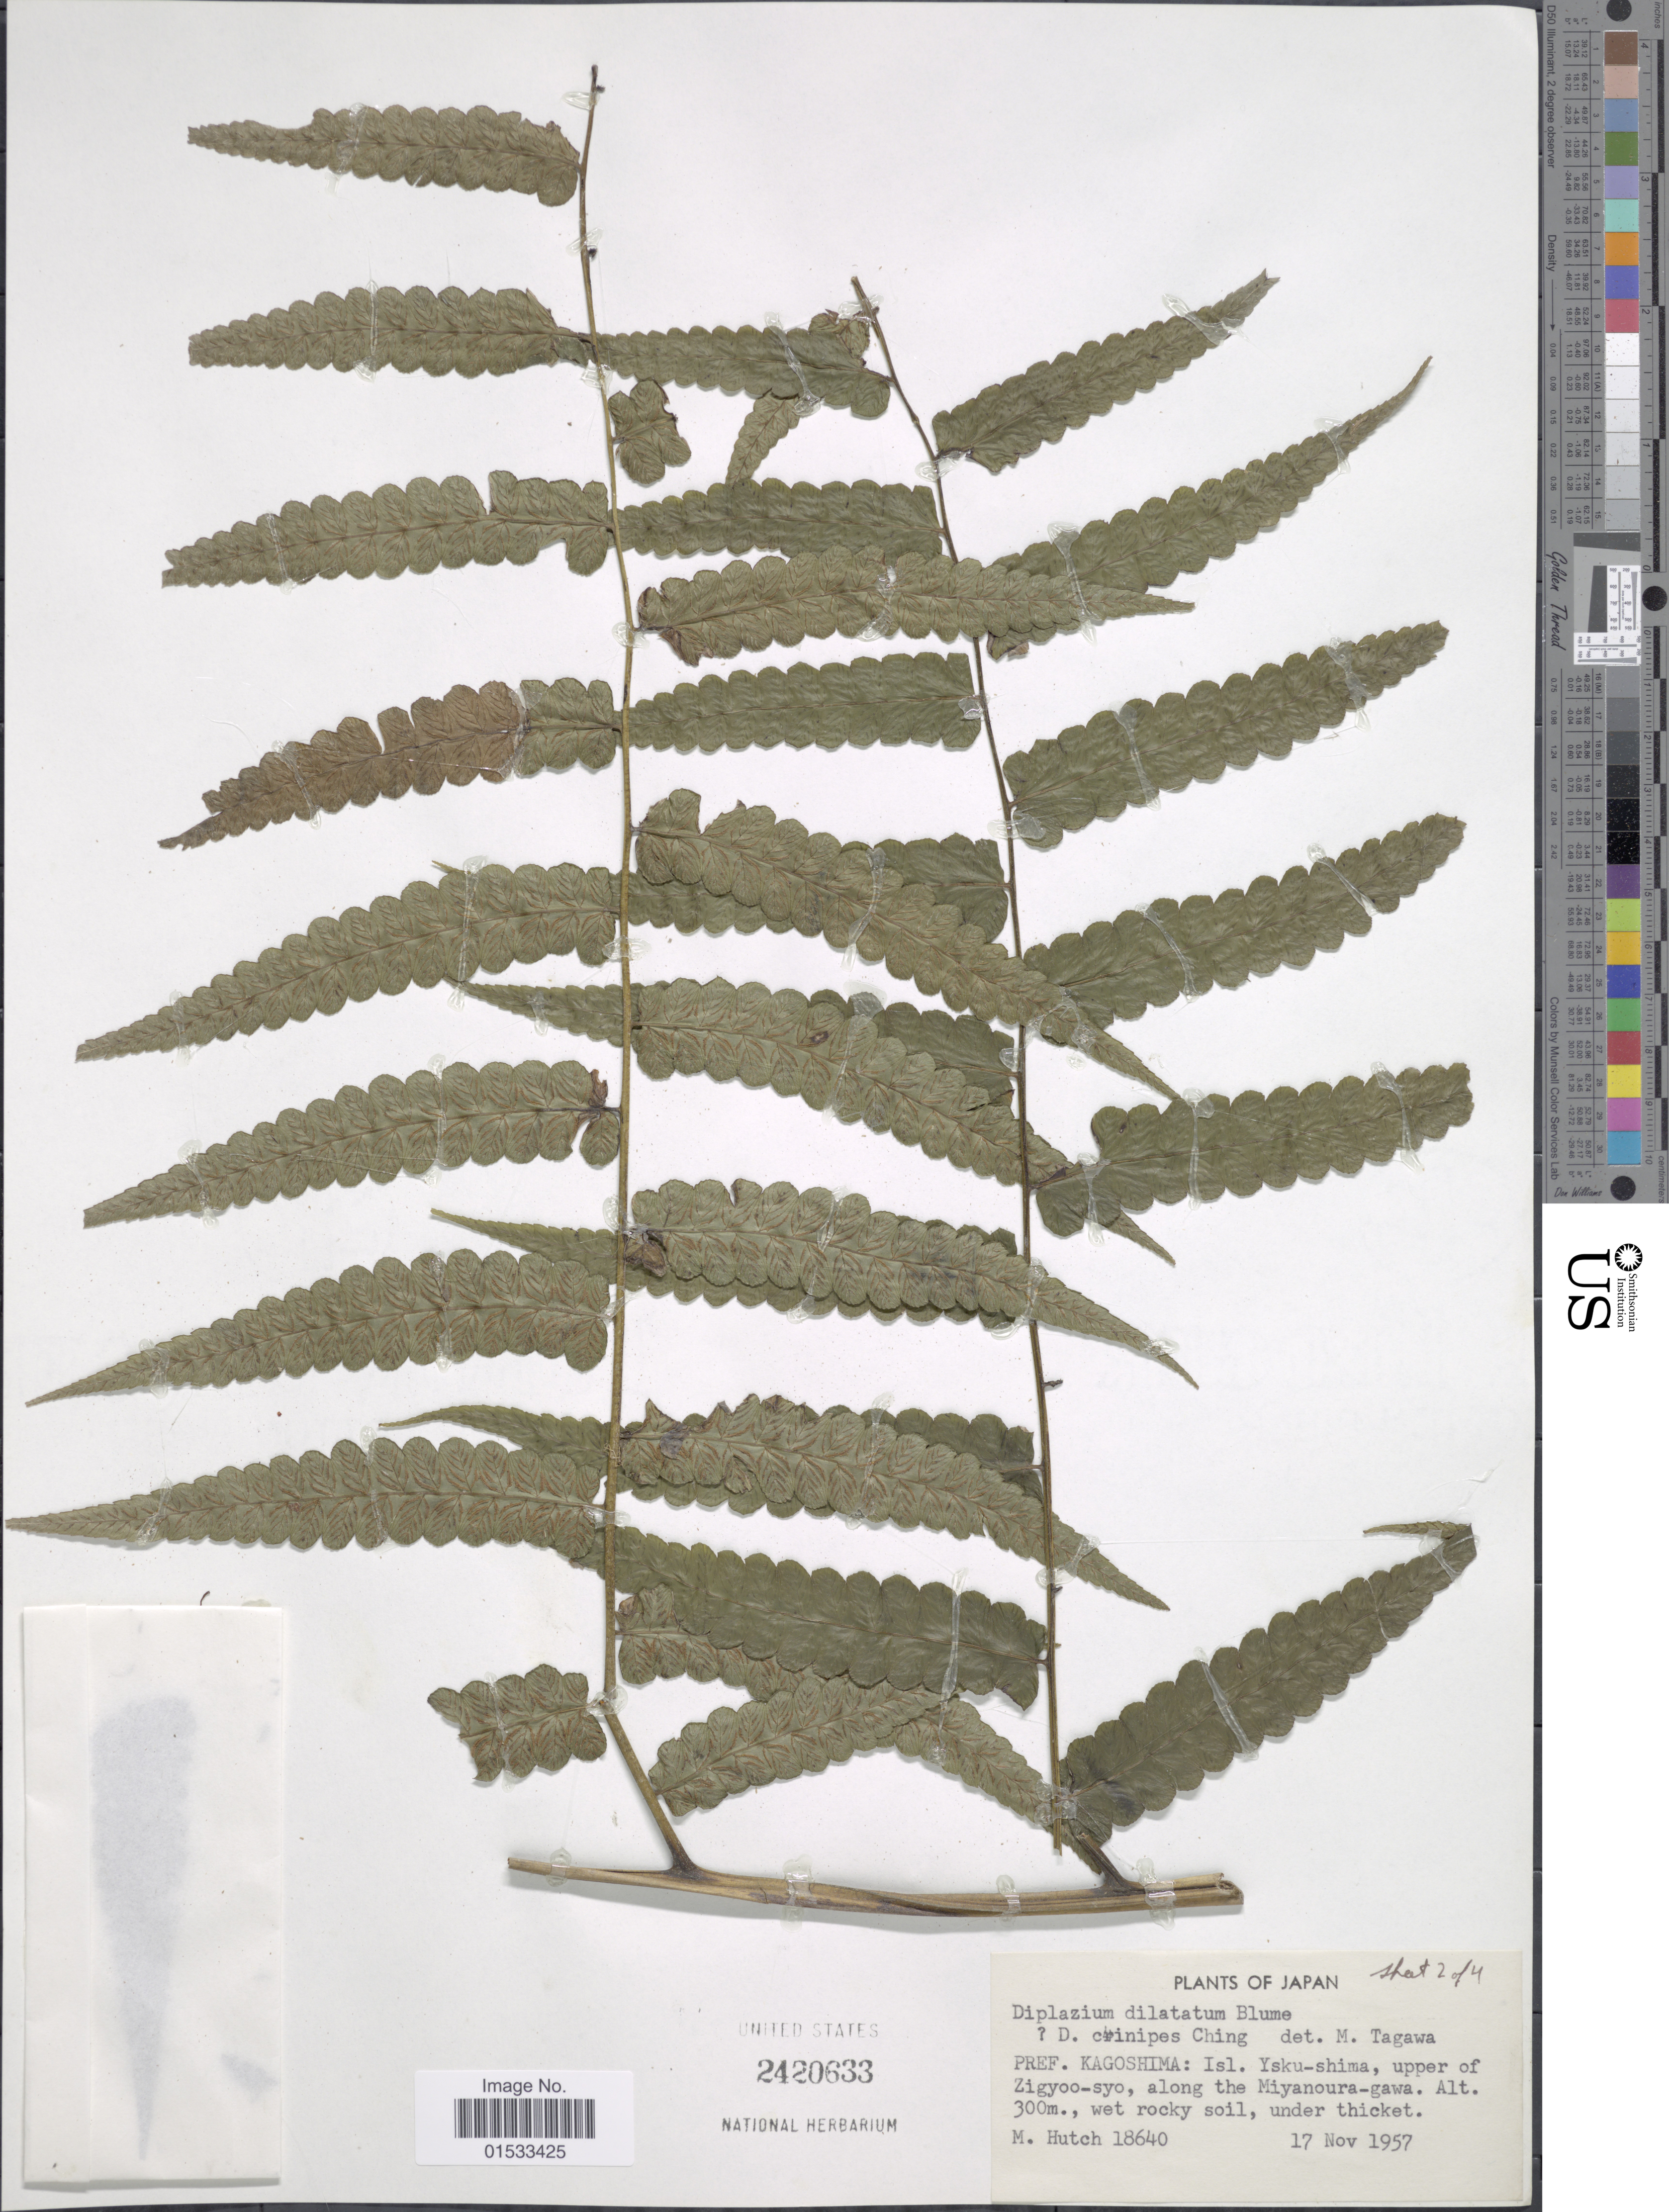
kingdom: Plantae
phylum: Tracheophyta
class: Polypodiopsida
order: Polypodiales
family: Athyriaceae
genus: Diplazium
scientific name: Diplazium dilatatum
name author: Blume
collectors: M. Hutch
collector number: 18640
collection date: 1957-11-17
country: Japan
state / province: Kagosima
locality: Isl. Yaku- shima, upper of Zigyoo-syo, along the Miyanoura- gawa.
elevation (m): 300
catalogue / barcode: US 2420633